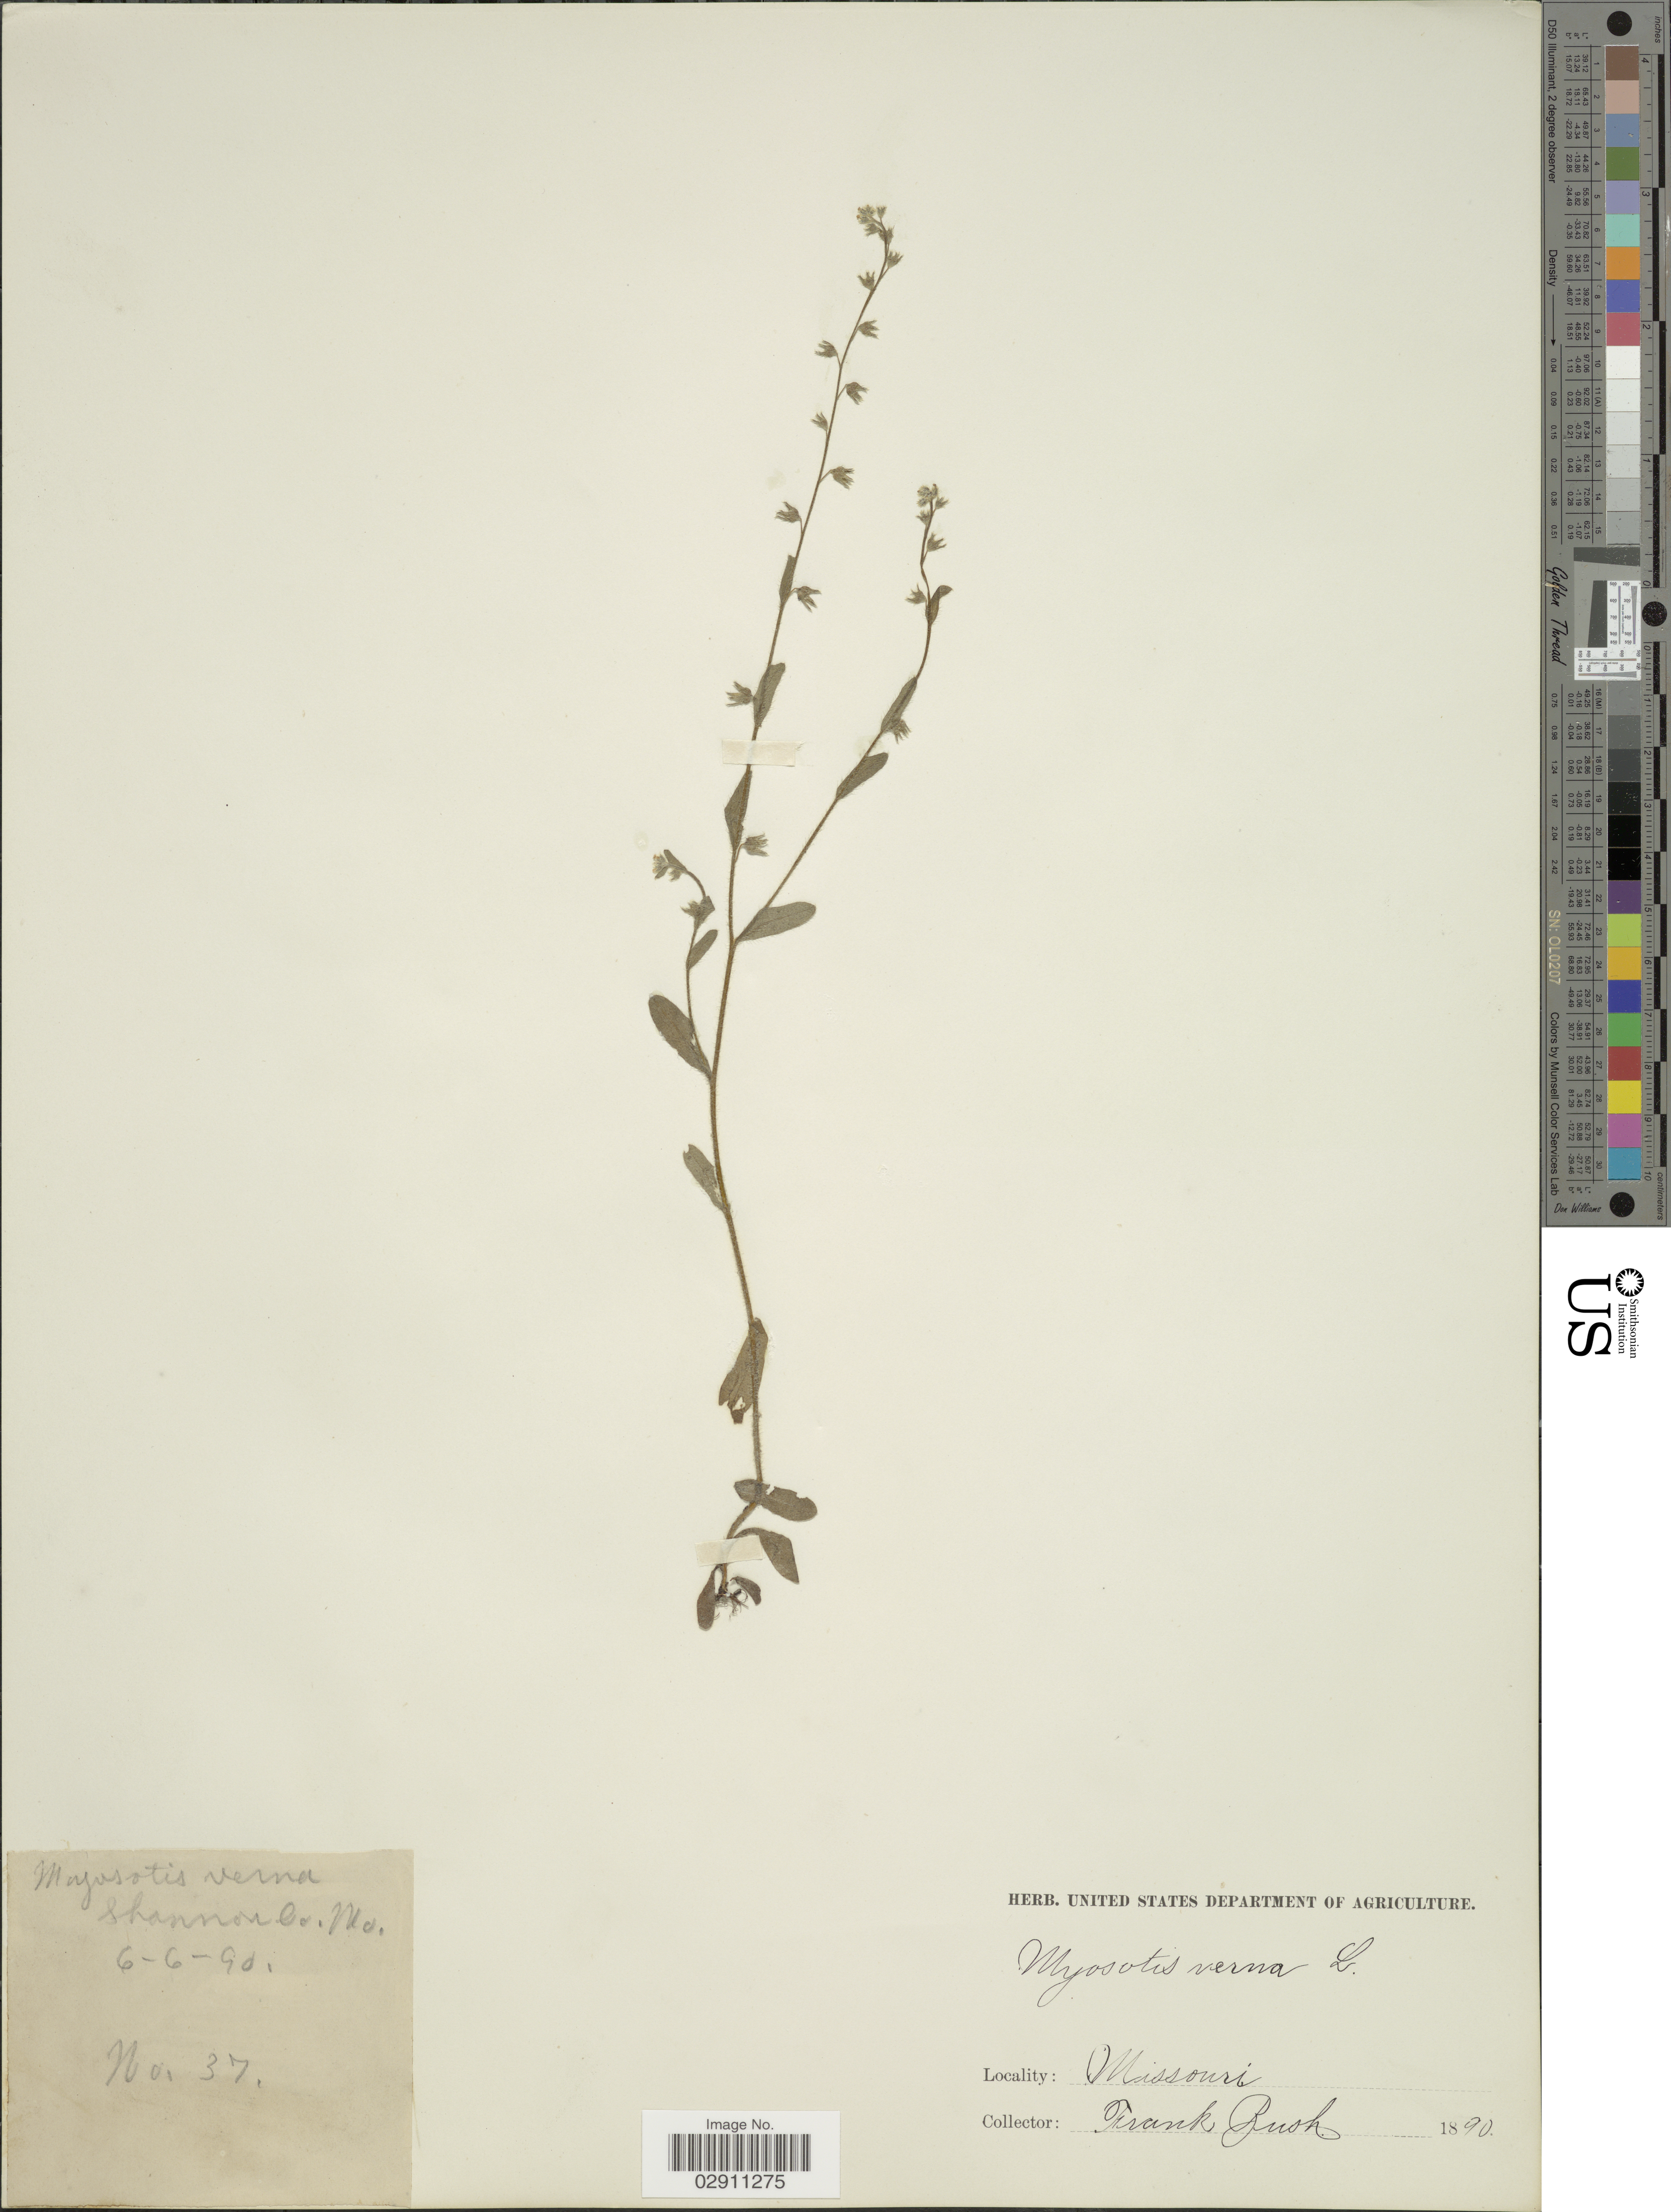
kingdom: Plantae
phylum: Tracheophyta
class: Magnoliopsida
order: Boraginales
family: Boraginaceae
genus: Myosotis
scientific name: Myosotis verna var. macrosperma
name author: (Engelm.) Chapm.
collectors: F. Bush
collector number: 37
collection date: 1890-06-06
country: United States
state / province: Missouri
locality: Shannon Co.